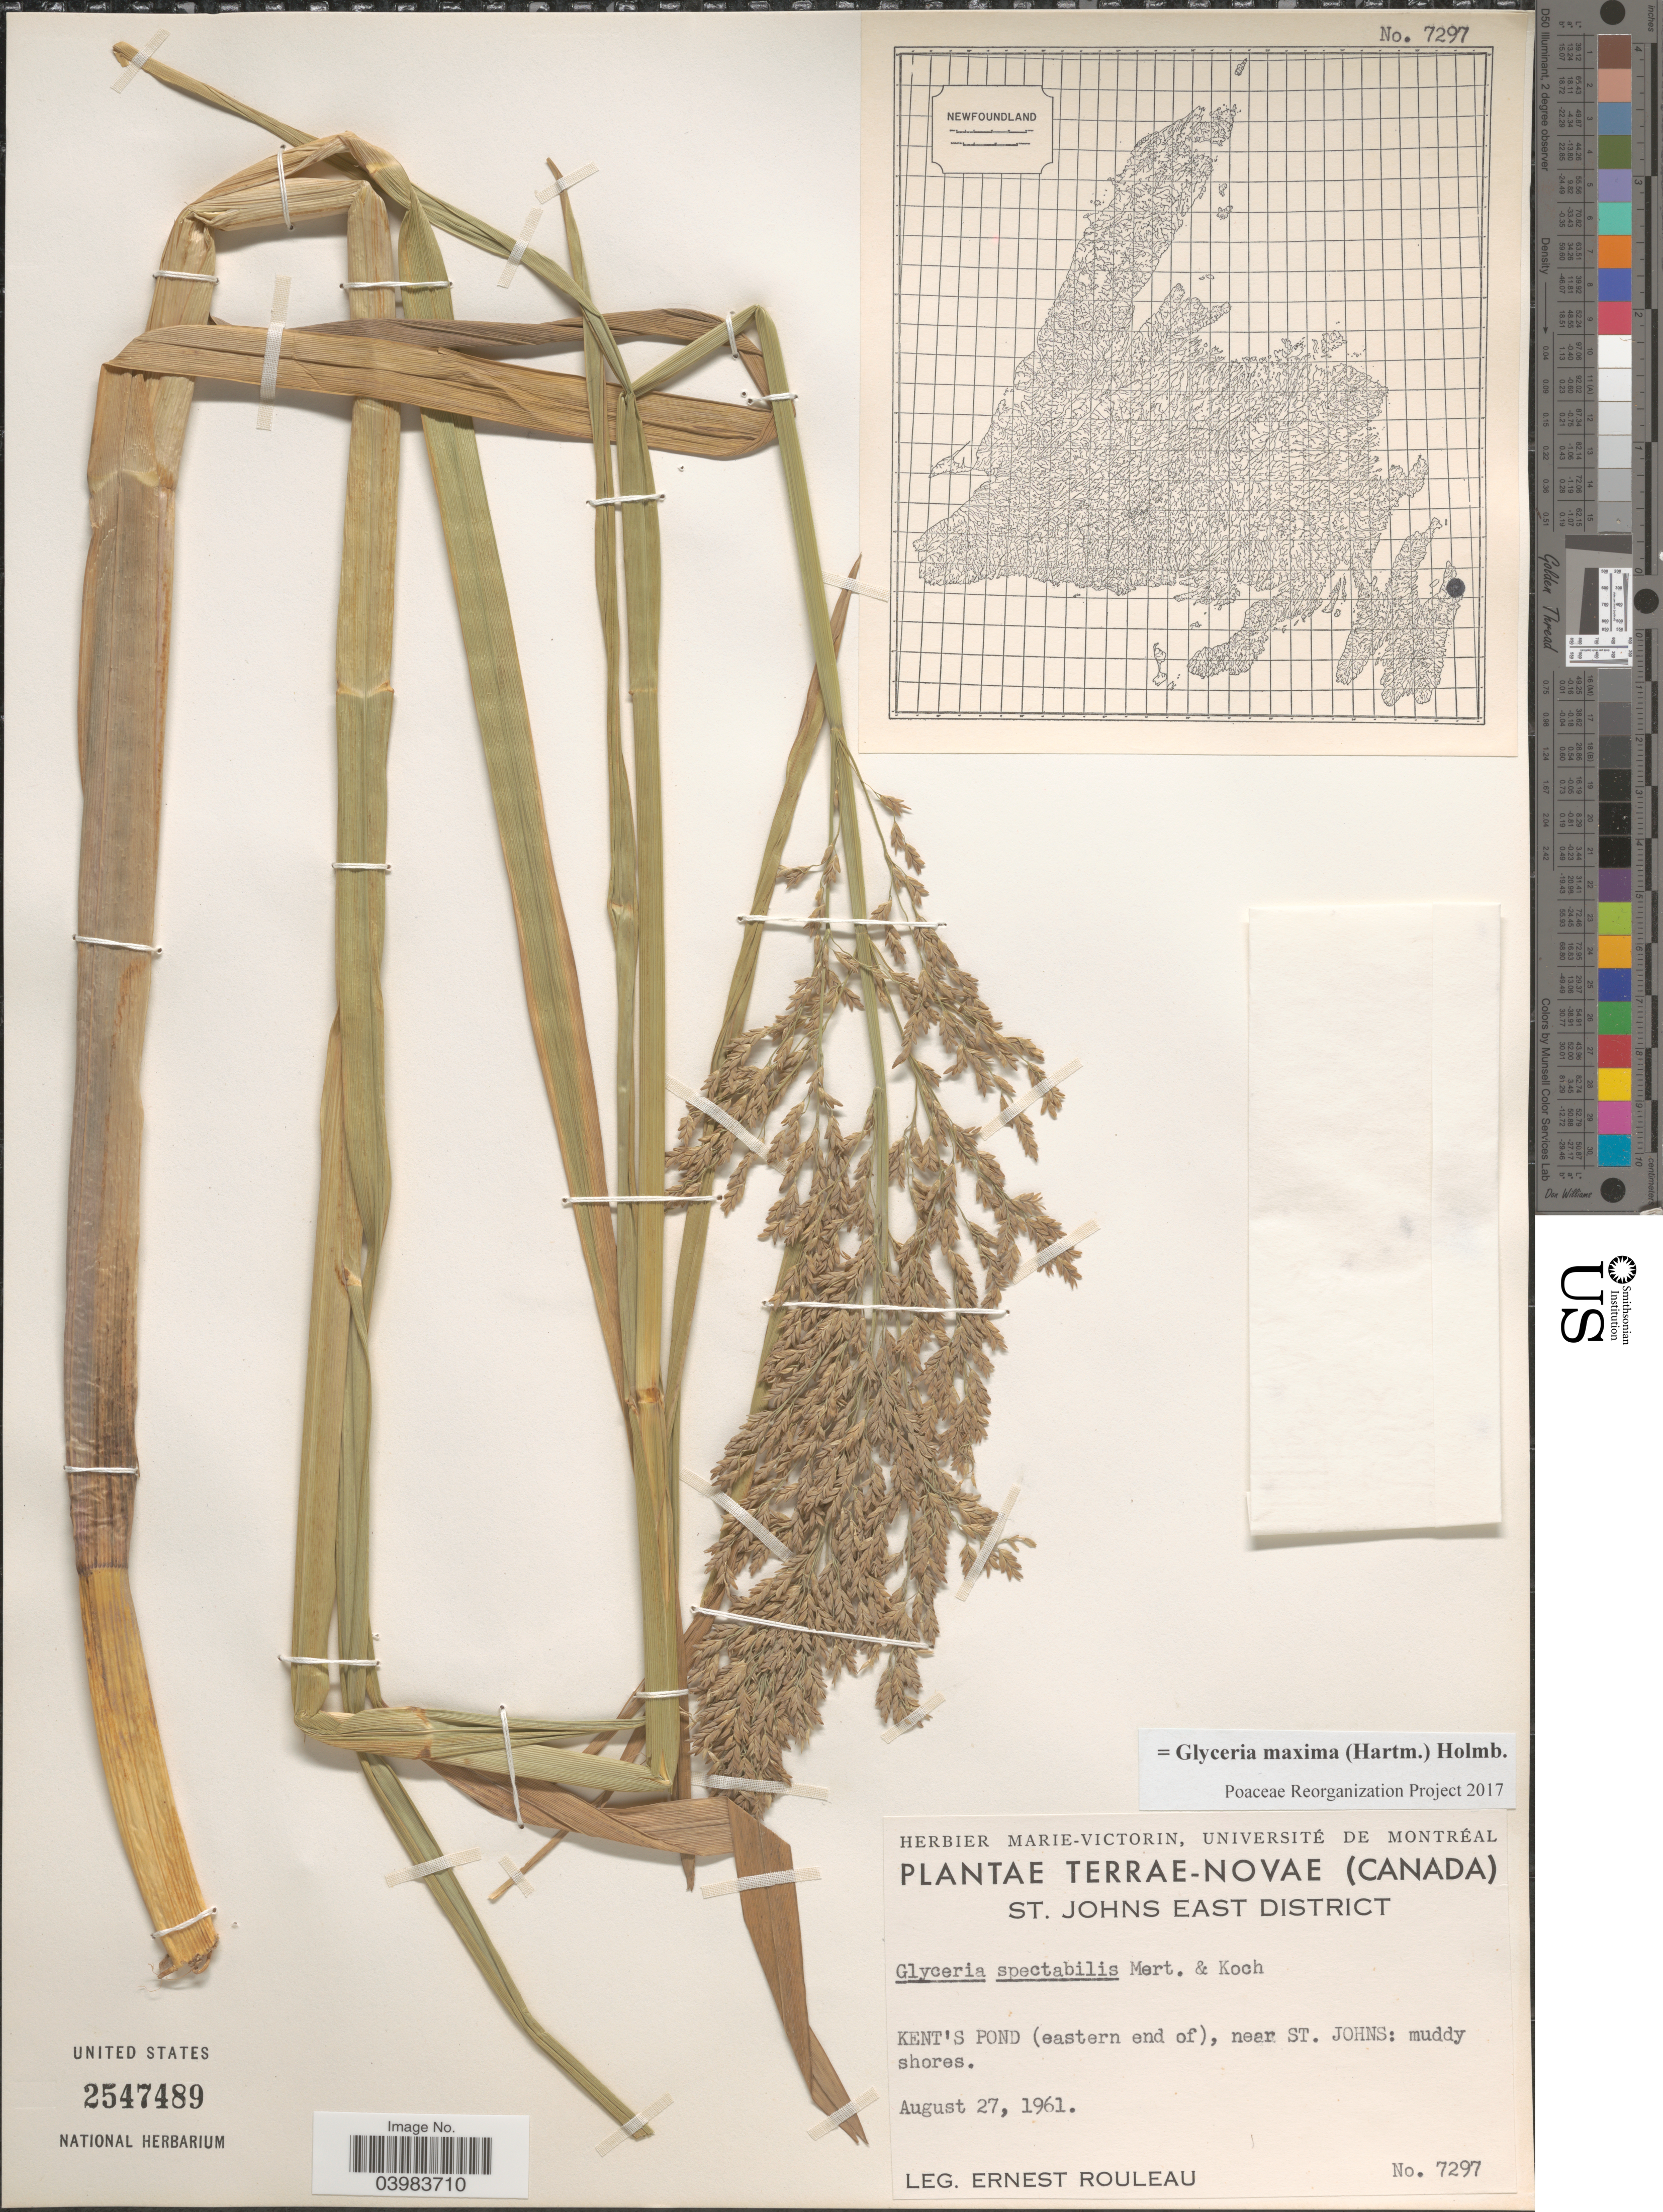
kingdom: Plantae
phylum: Tracheophyta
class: Liliopsida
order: Poales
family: Poaceae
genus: Glyceria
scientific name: Glyceria maxima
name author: (Hartm.) Holmb.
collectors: J. Rouleau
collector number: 7297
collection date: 1961-08-27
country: Canada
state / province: Newfoundland and Labrador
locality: Terrae-Novae. St. Johns East District. Kent's Pond (eastern end of), near St. Johns.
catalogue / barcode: US 2547489